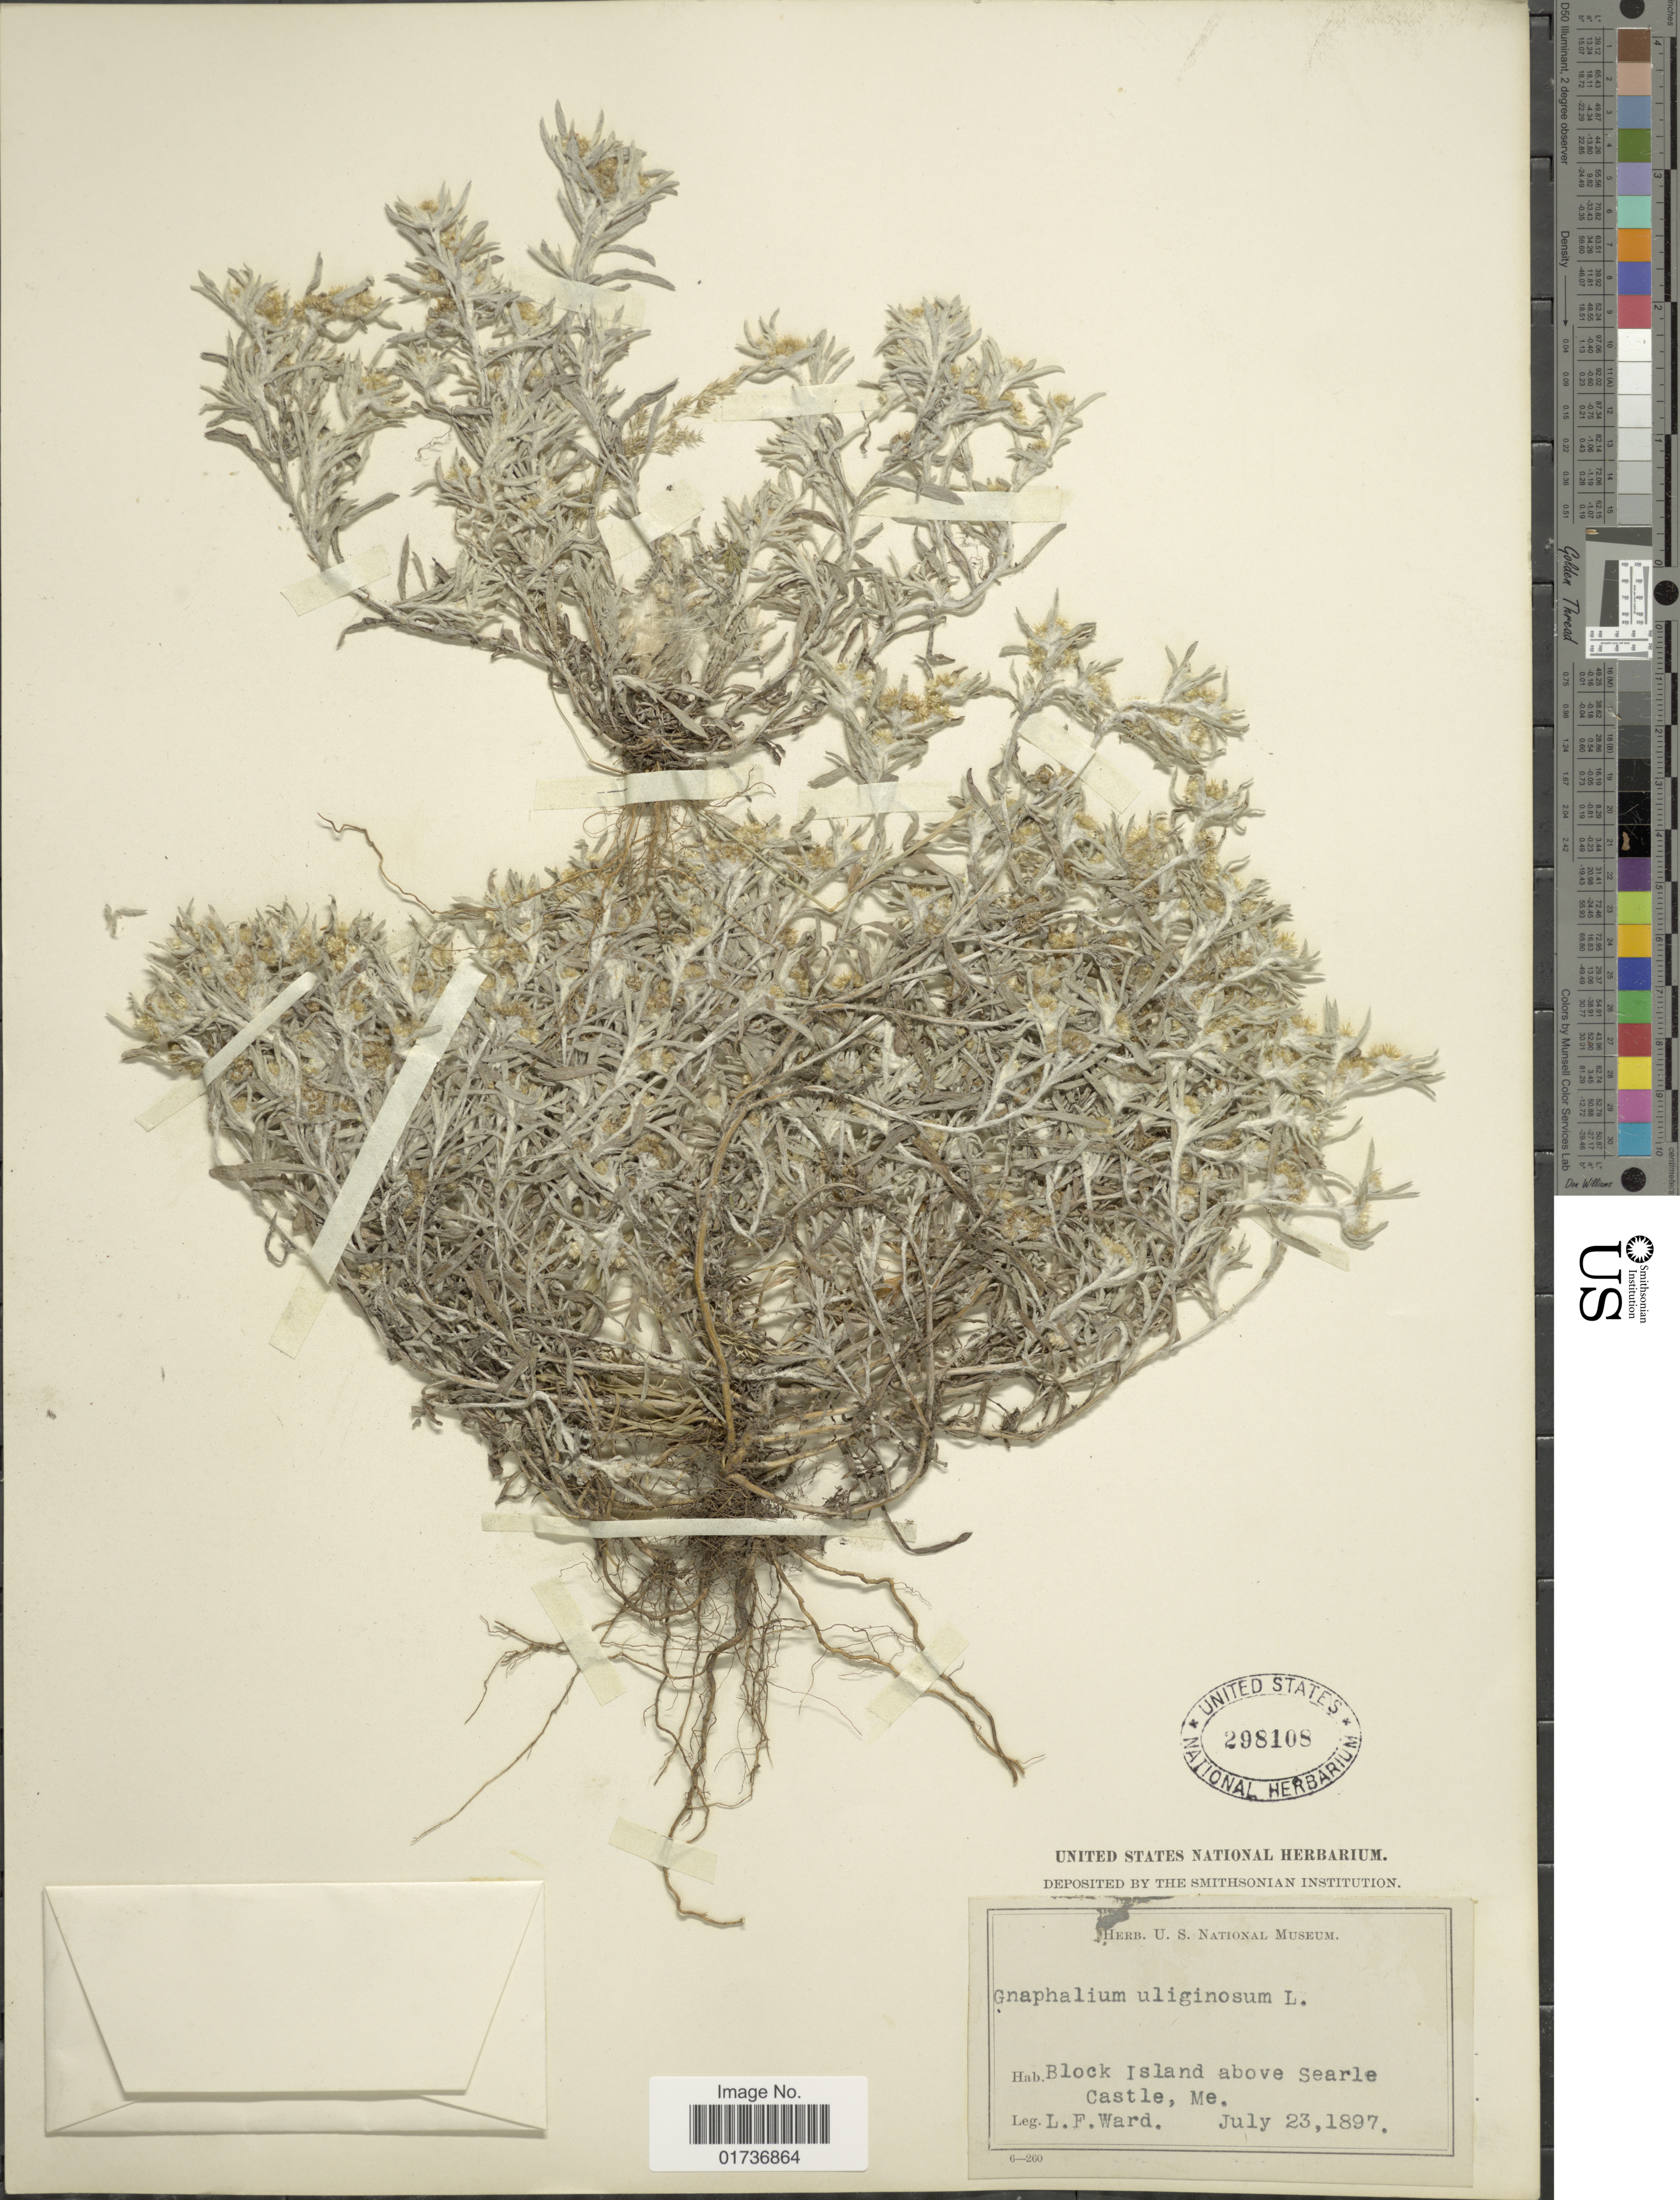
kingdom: Plantae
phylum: Tracheophyta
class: Magnoliopsida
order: Asterales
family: Asteraceae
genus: Gnaphalium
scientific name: Gnaphalium uliginosum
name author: L.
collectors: L. Ward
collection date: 1897-07-23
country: United States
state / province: Maine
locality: Block Island above Searle Castle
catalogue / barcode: US 298108